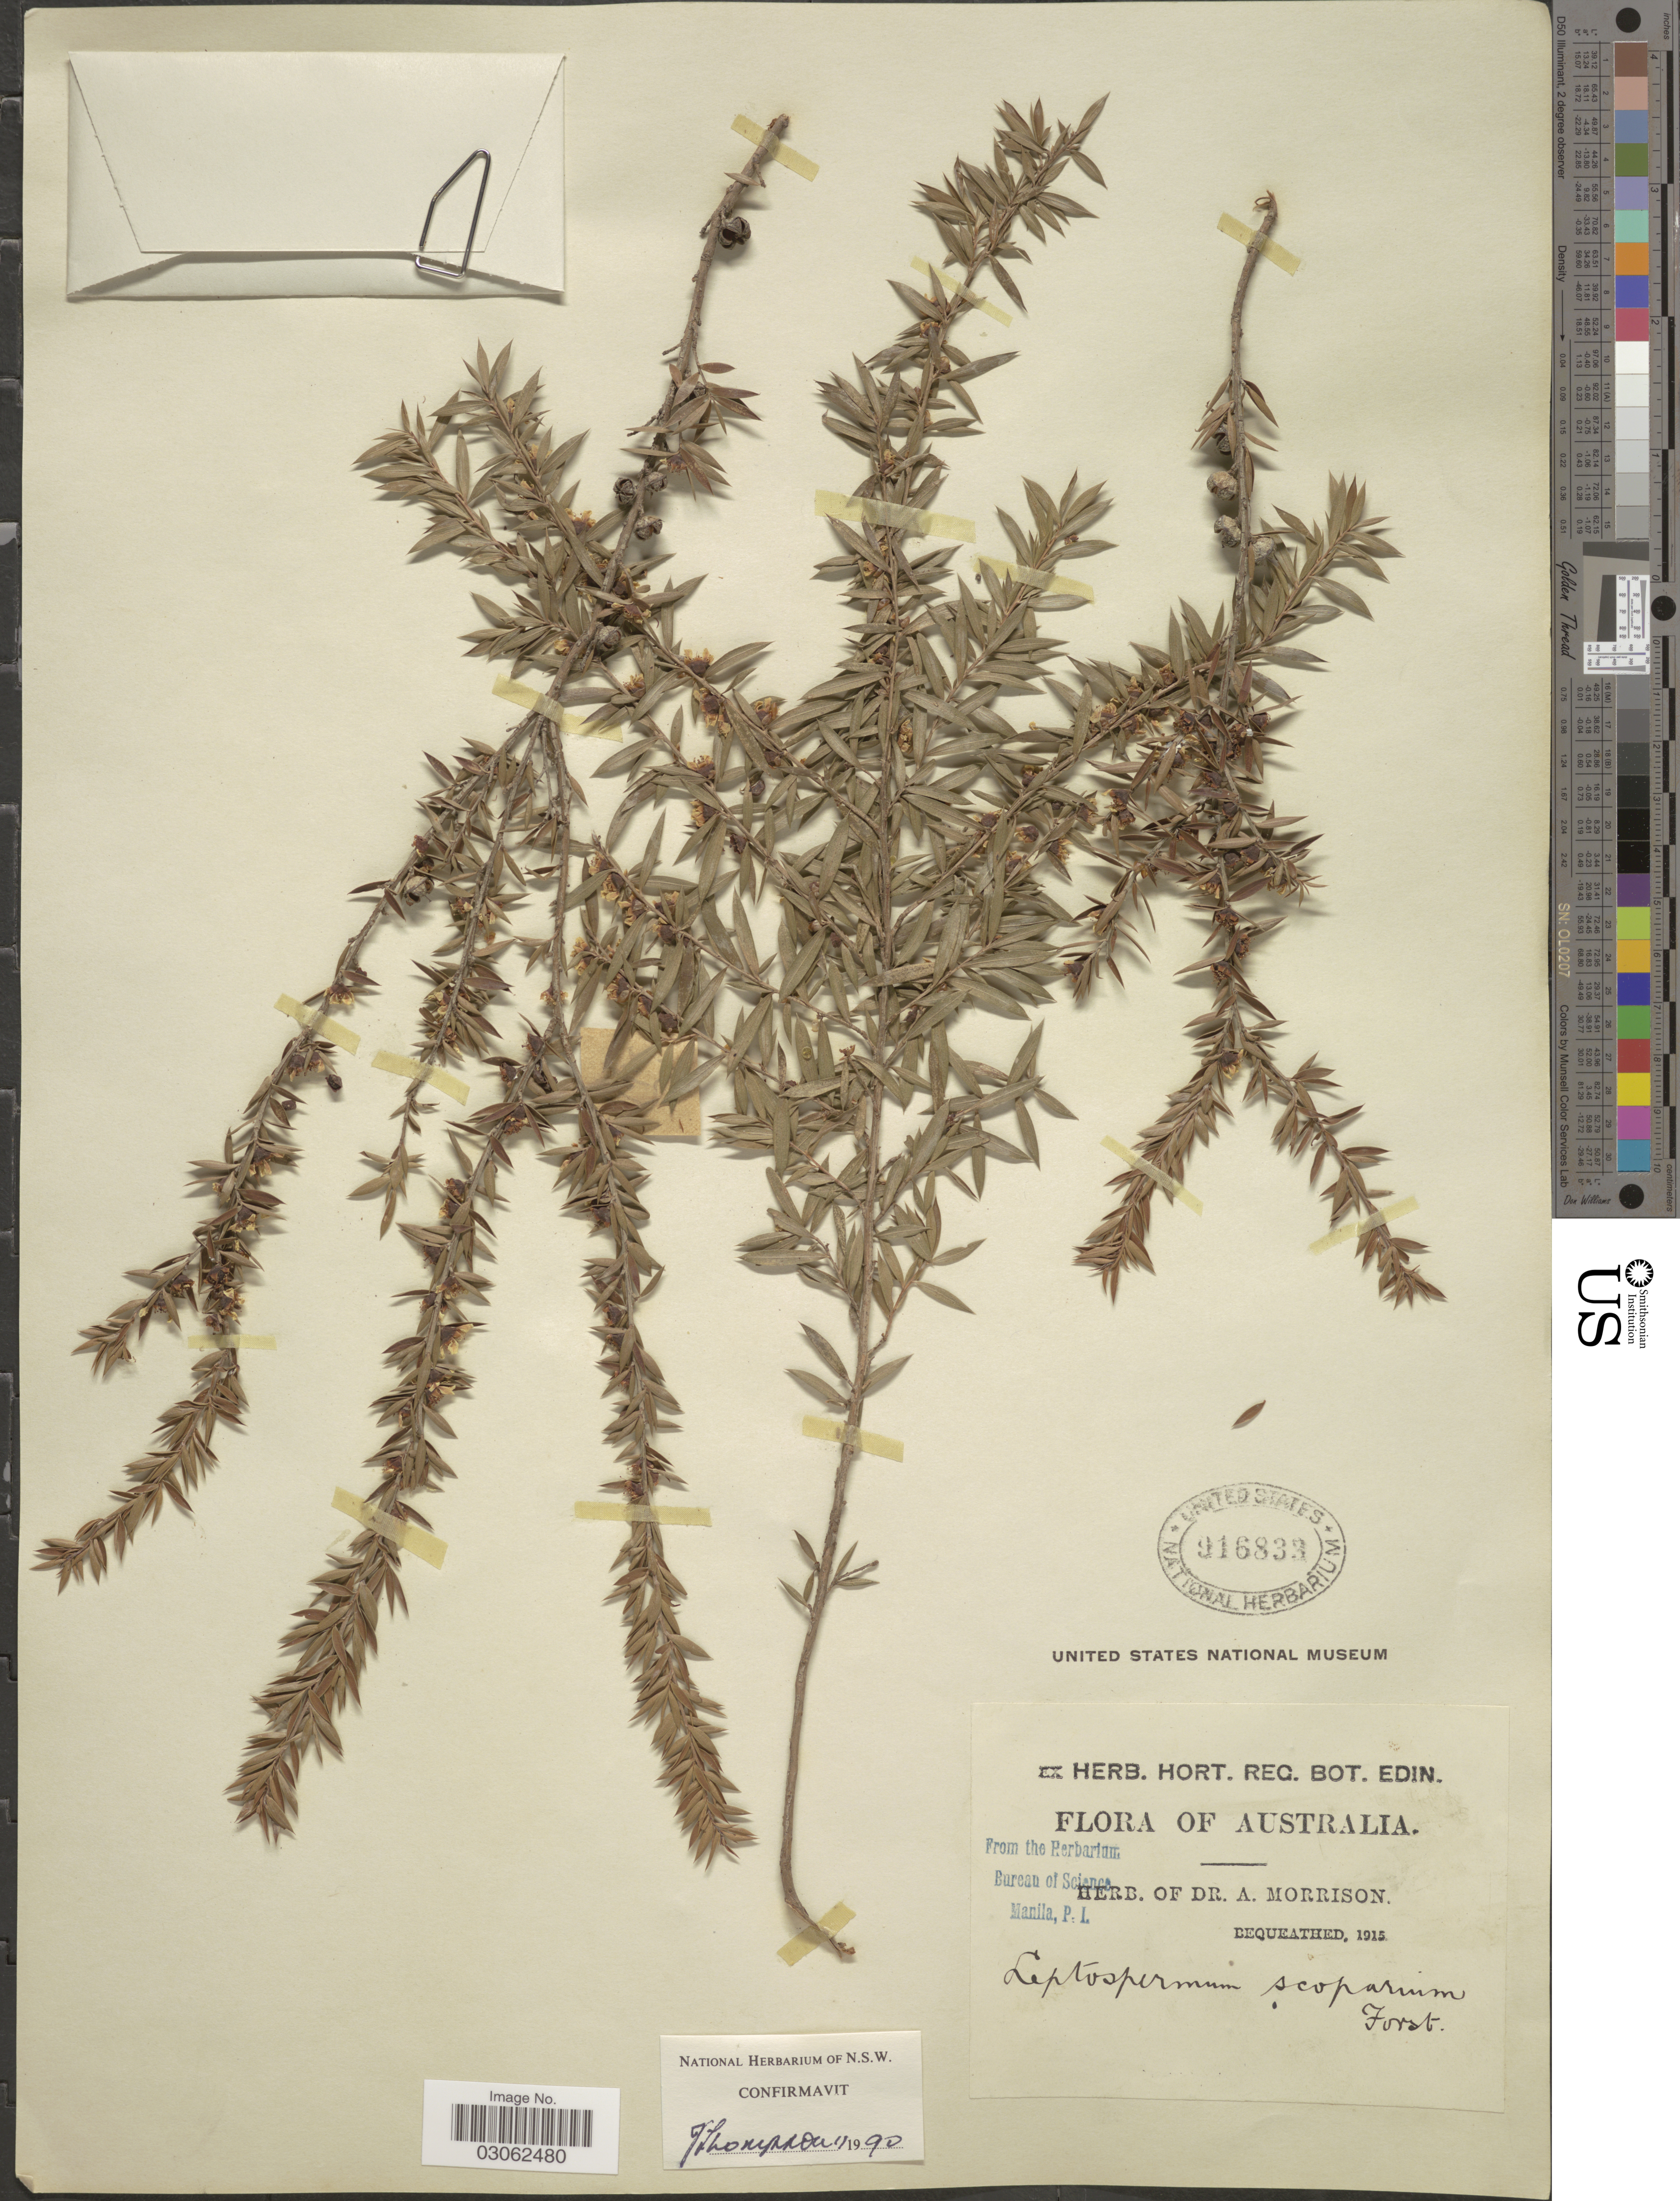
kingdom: Plantae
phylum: Tracheophyta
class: Magnoliopsida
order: Myrtales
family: Myrtaceae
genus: Leptospermum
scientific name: Leptospermum scoparium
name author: J.R. Forst. & G. Forst.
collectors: ex herb. Dr. A. Morrison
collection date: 1915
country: Australia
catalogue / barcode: US 916833